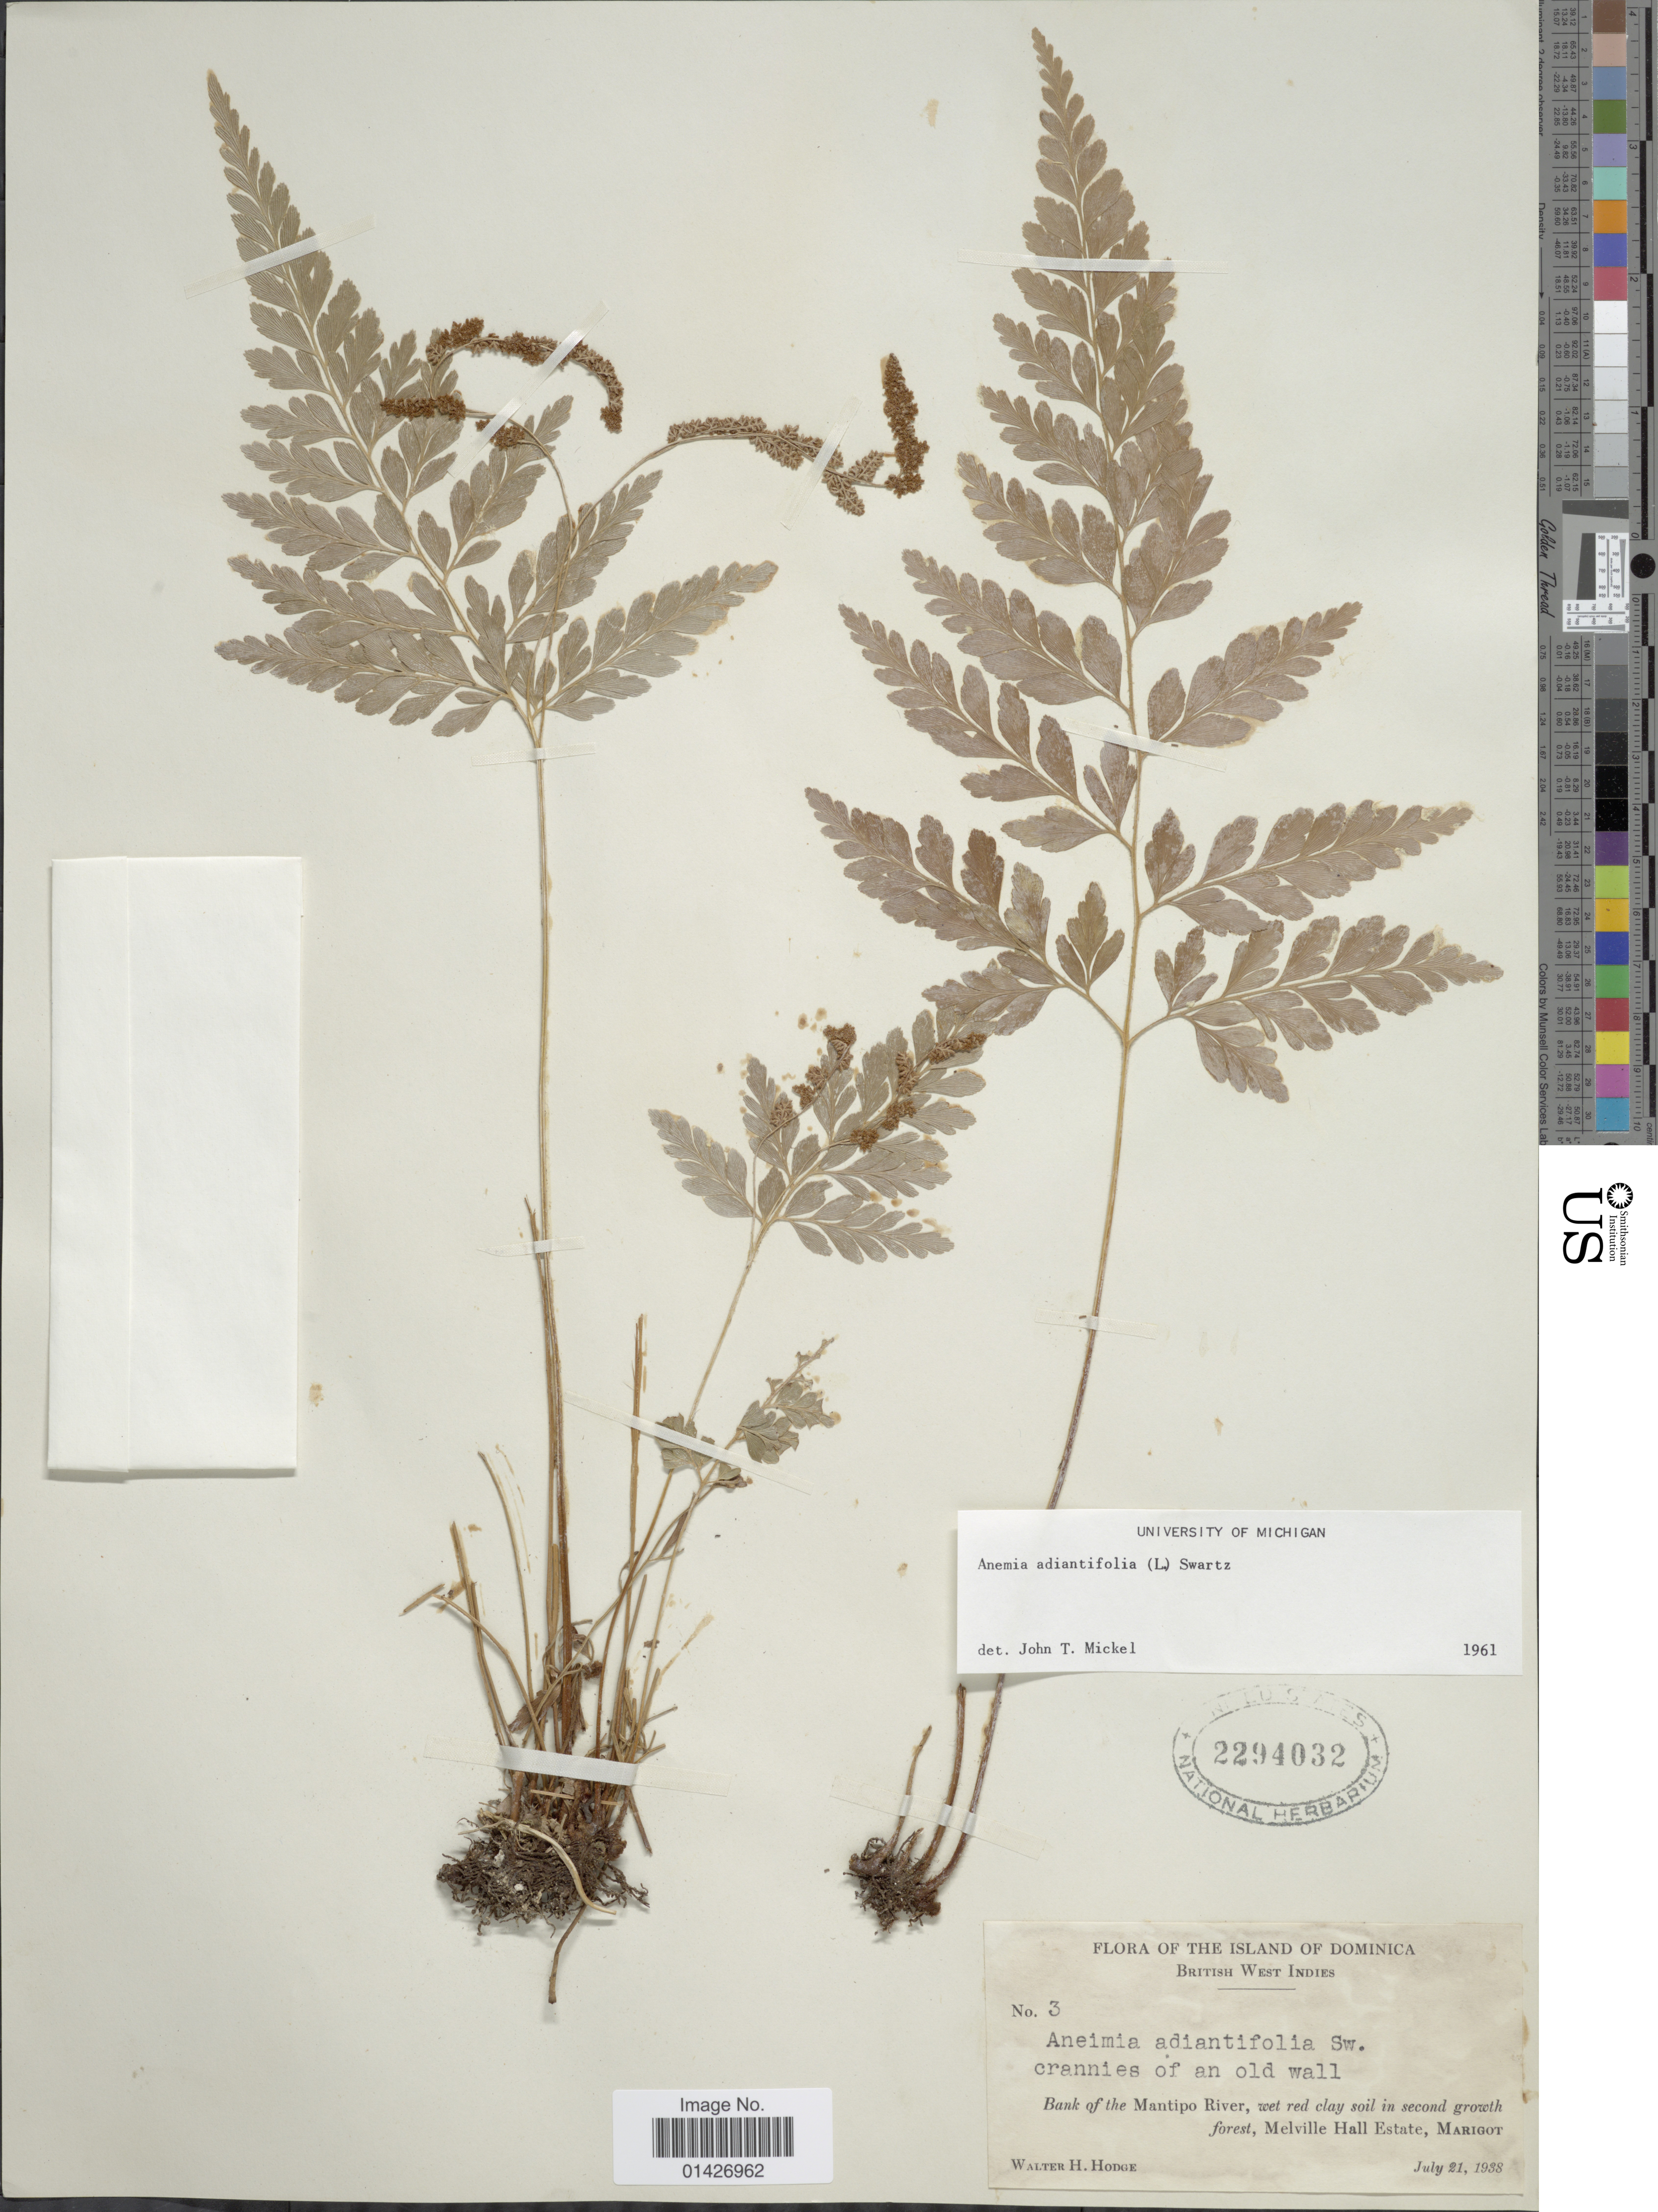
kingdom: Plantae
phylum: Tracheophyta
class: Polypodiopsida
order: Schizaeales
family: Anemiaceae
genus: Anemia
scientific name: Anemia adiantifolia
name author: (L.) Sw.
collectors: W. Hodge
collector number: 3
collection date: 1938-07-21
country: Dominica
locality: The Island of Dominica, British West Indies, Bank of the Mantipo River, wet red clay soil in second growth forest, melville Hall Estate, Marigot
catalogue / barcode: US 2294032